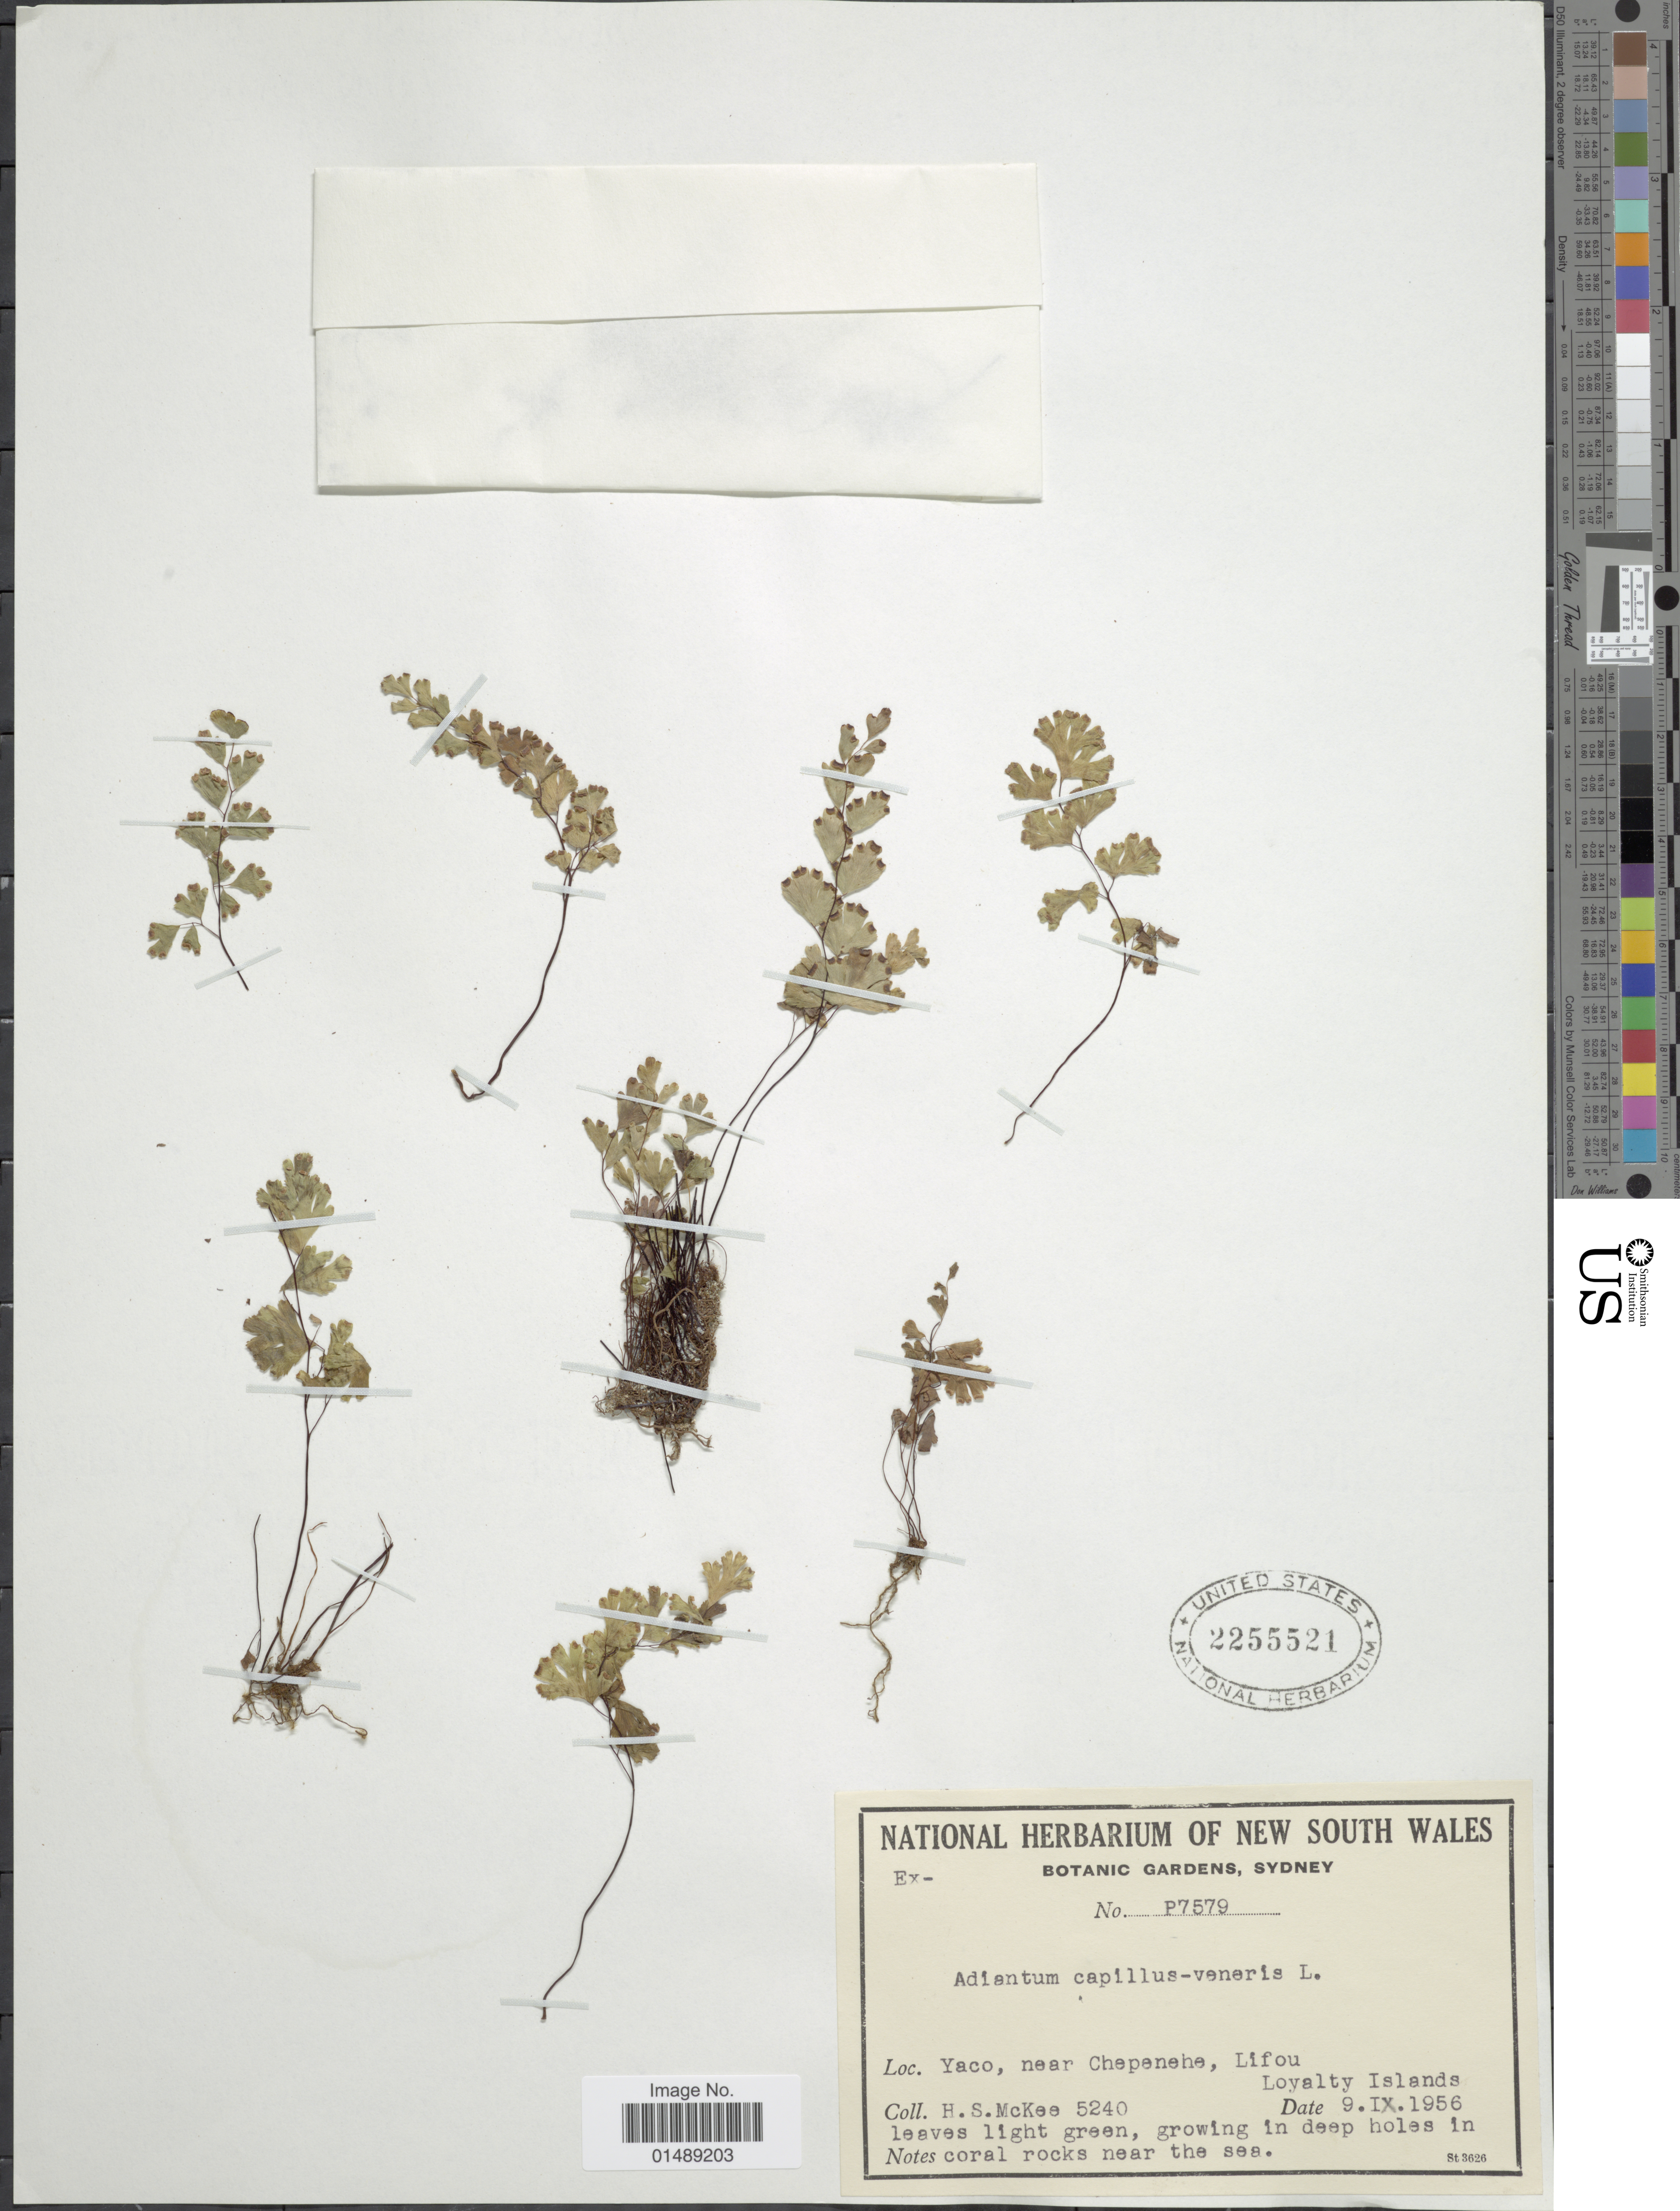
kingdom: Plantae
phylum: Tracheophyta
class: Polypodiopsida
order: Polypodiales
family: Pteridaceae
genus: Adiantum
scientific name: Adiantum capillus-veneris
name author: L.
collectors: H. S. McKee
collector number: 5240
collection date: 1956-09-09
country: New Caledonia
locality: Yaco, near Chepenehe, Lifou, Loyalty Islands.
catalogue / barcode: US 2255521